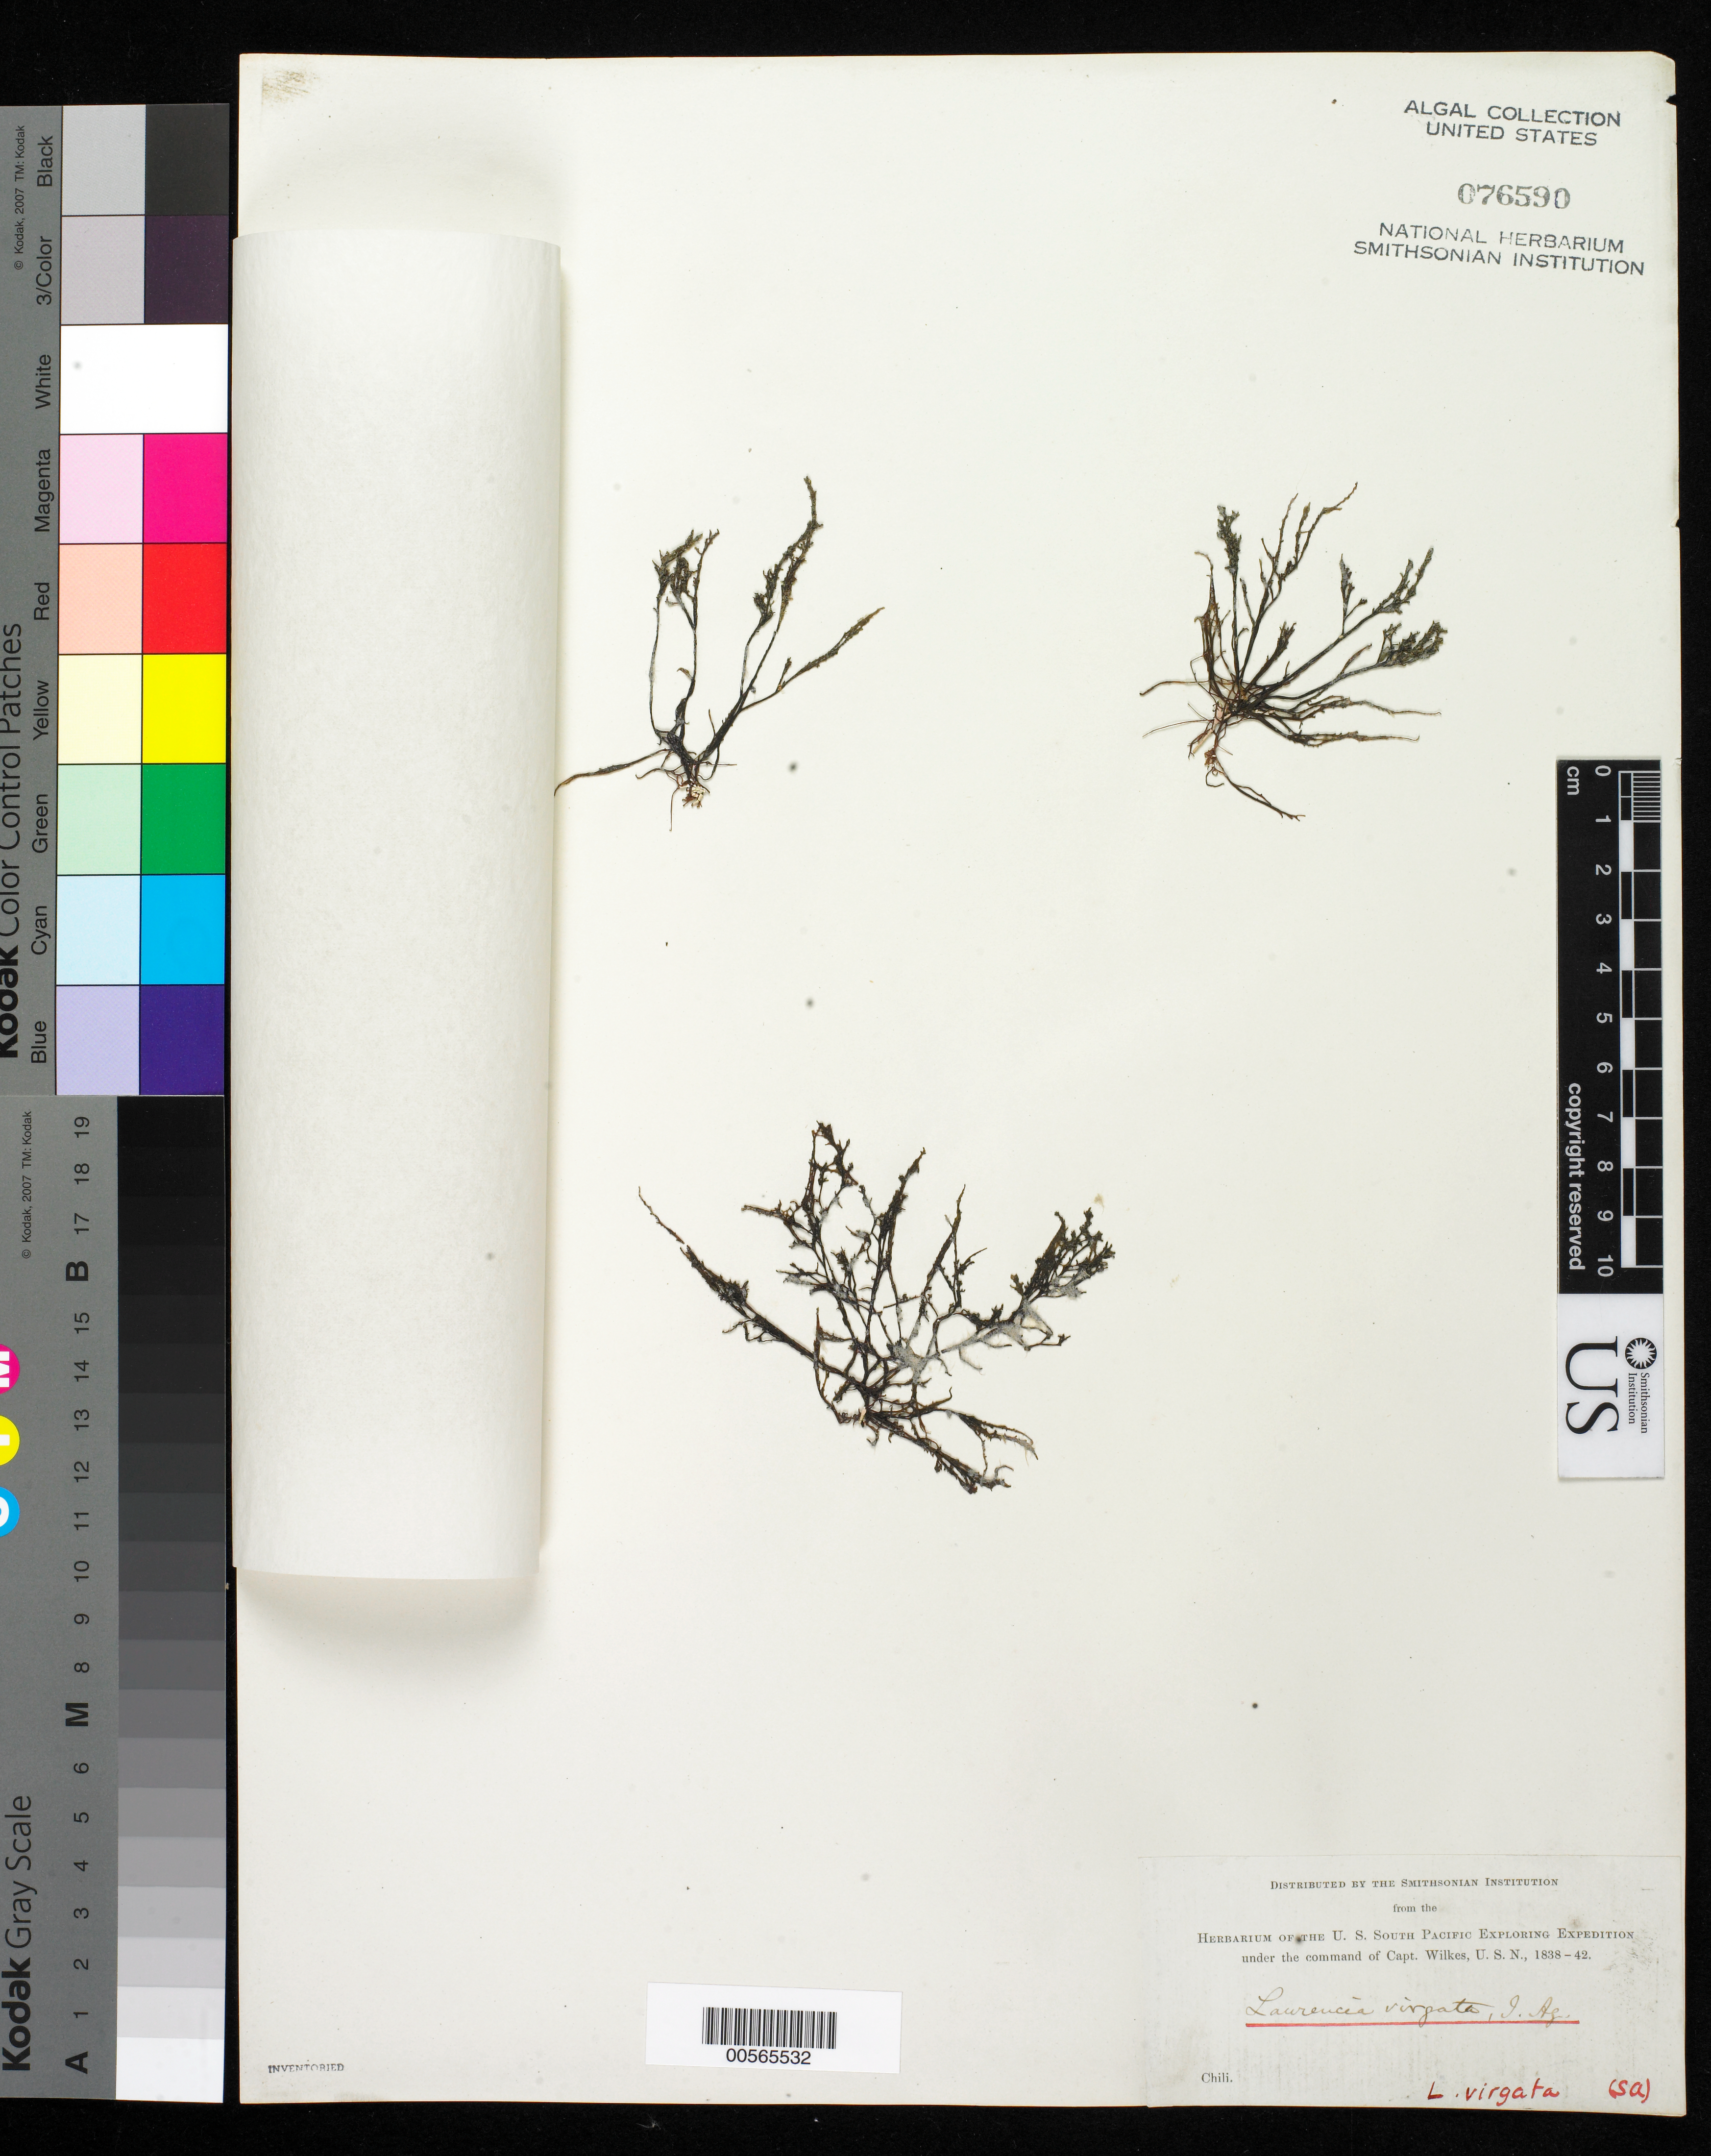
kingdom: Plantae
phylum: Rhodophyta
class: Florideophyceae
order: Ceramiales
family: Rhodomelaceae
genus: Laurencia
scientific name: Laurencia virgata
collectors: W. D. Brackenridge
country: Chile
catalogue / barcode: US 76590